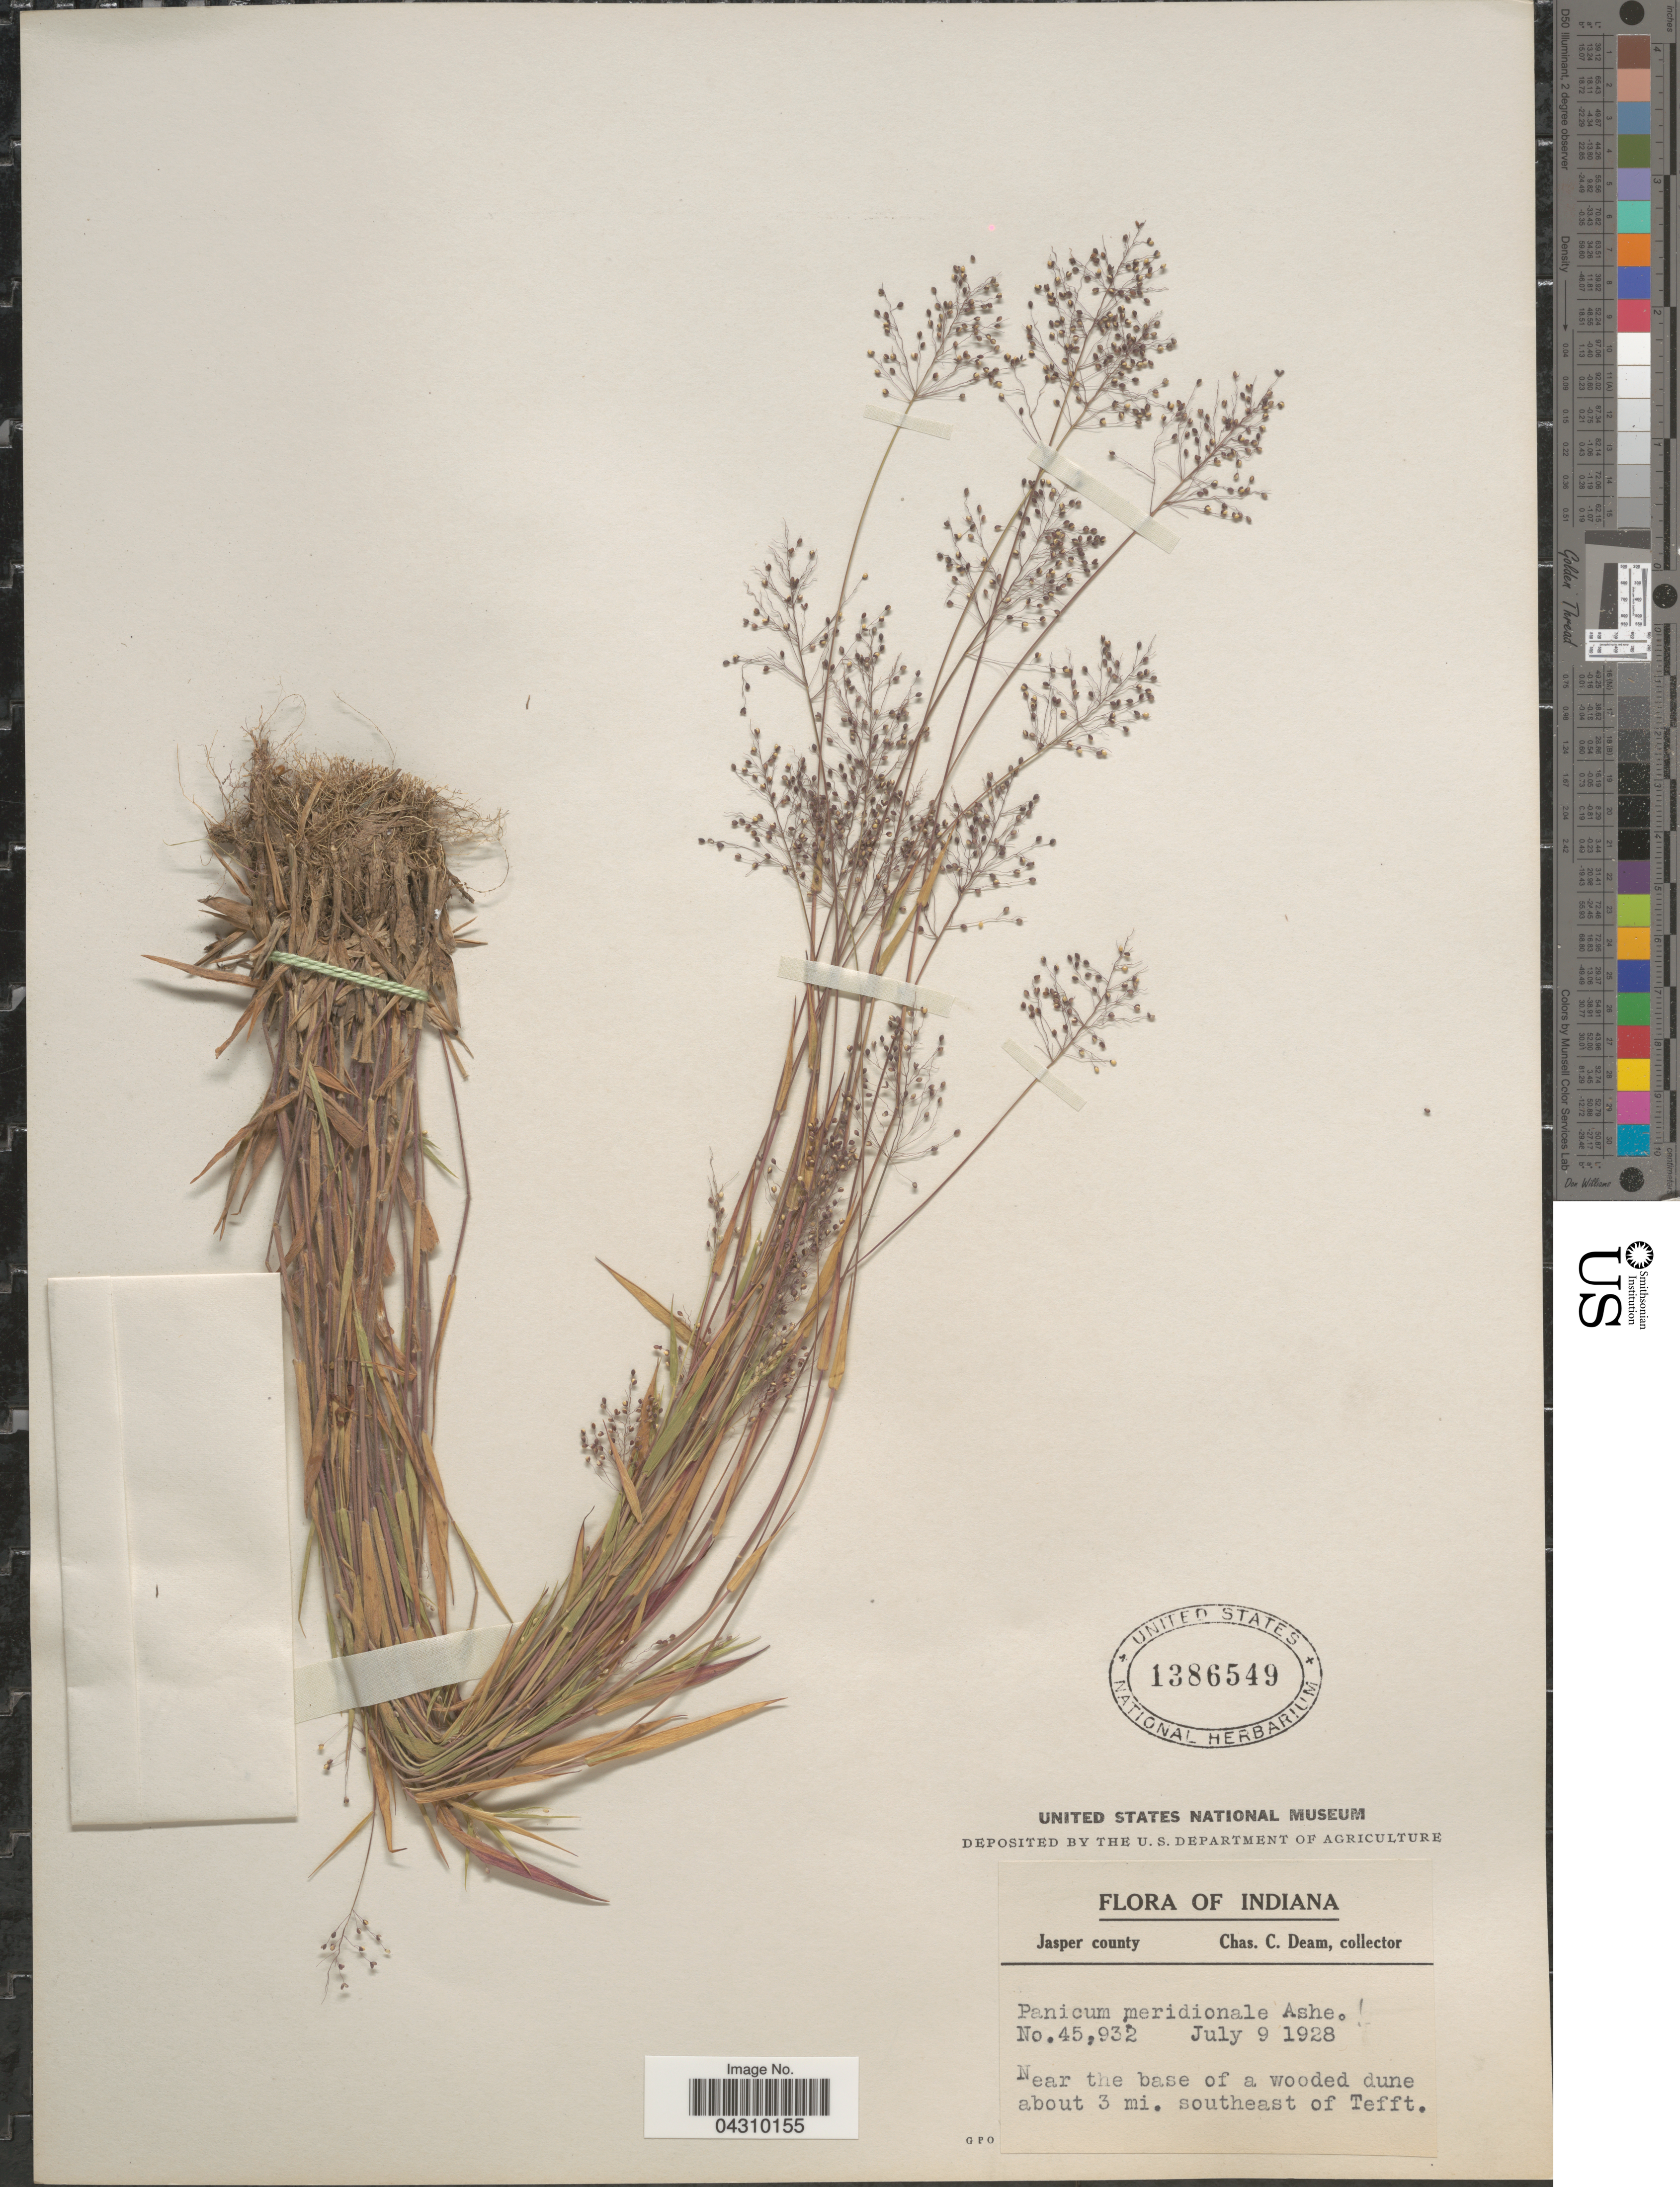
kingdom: Plantae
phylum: Tracheophyta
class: Liliopsida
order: Poales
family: Poaceae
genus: Dichanthelium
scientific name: Dichanthelium acuminatum var. acuminatum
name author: (Sw.) Gould & C.A. Clark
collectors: C. Deam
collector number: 45932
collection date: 1928-07-09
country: United States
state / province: Indiana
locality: Jasper county. Near the base of a wooded dune about 3 mi. southeast of Tefft.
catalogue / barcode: US 1386549